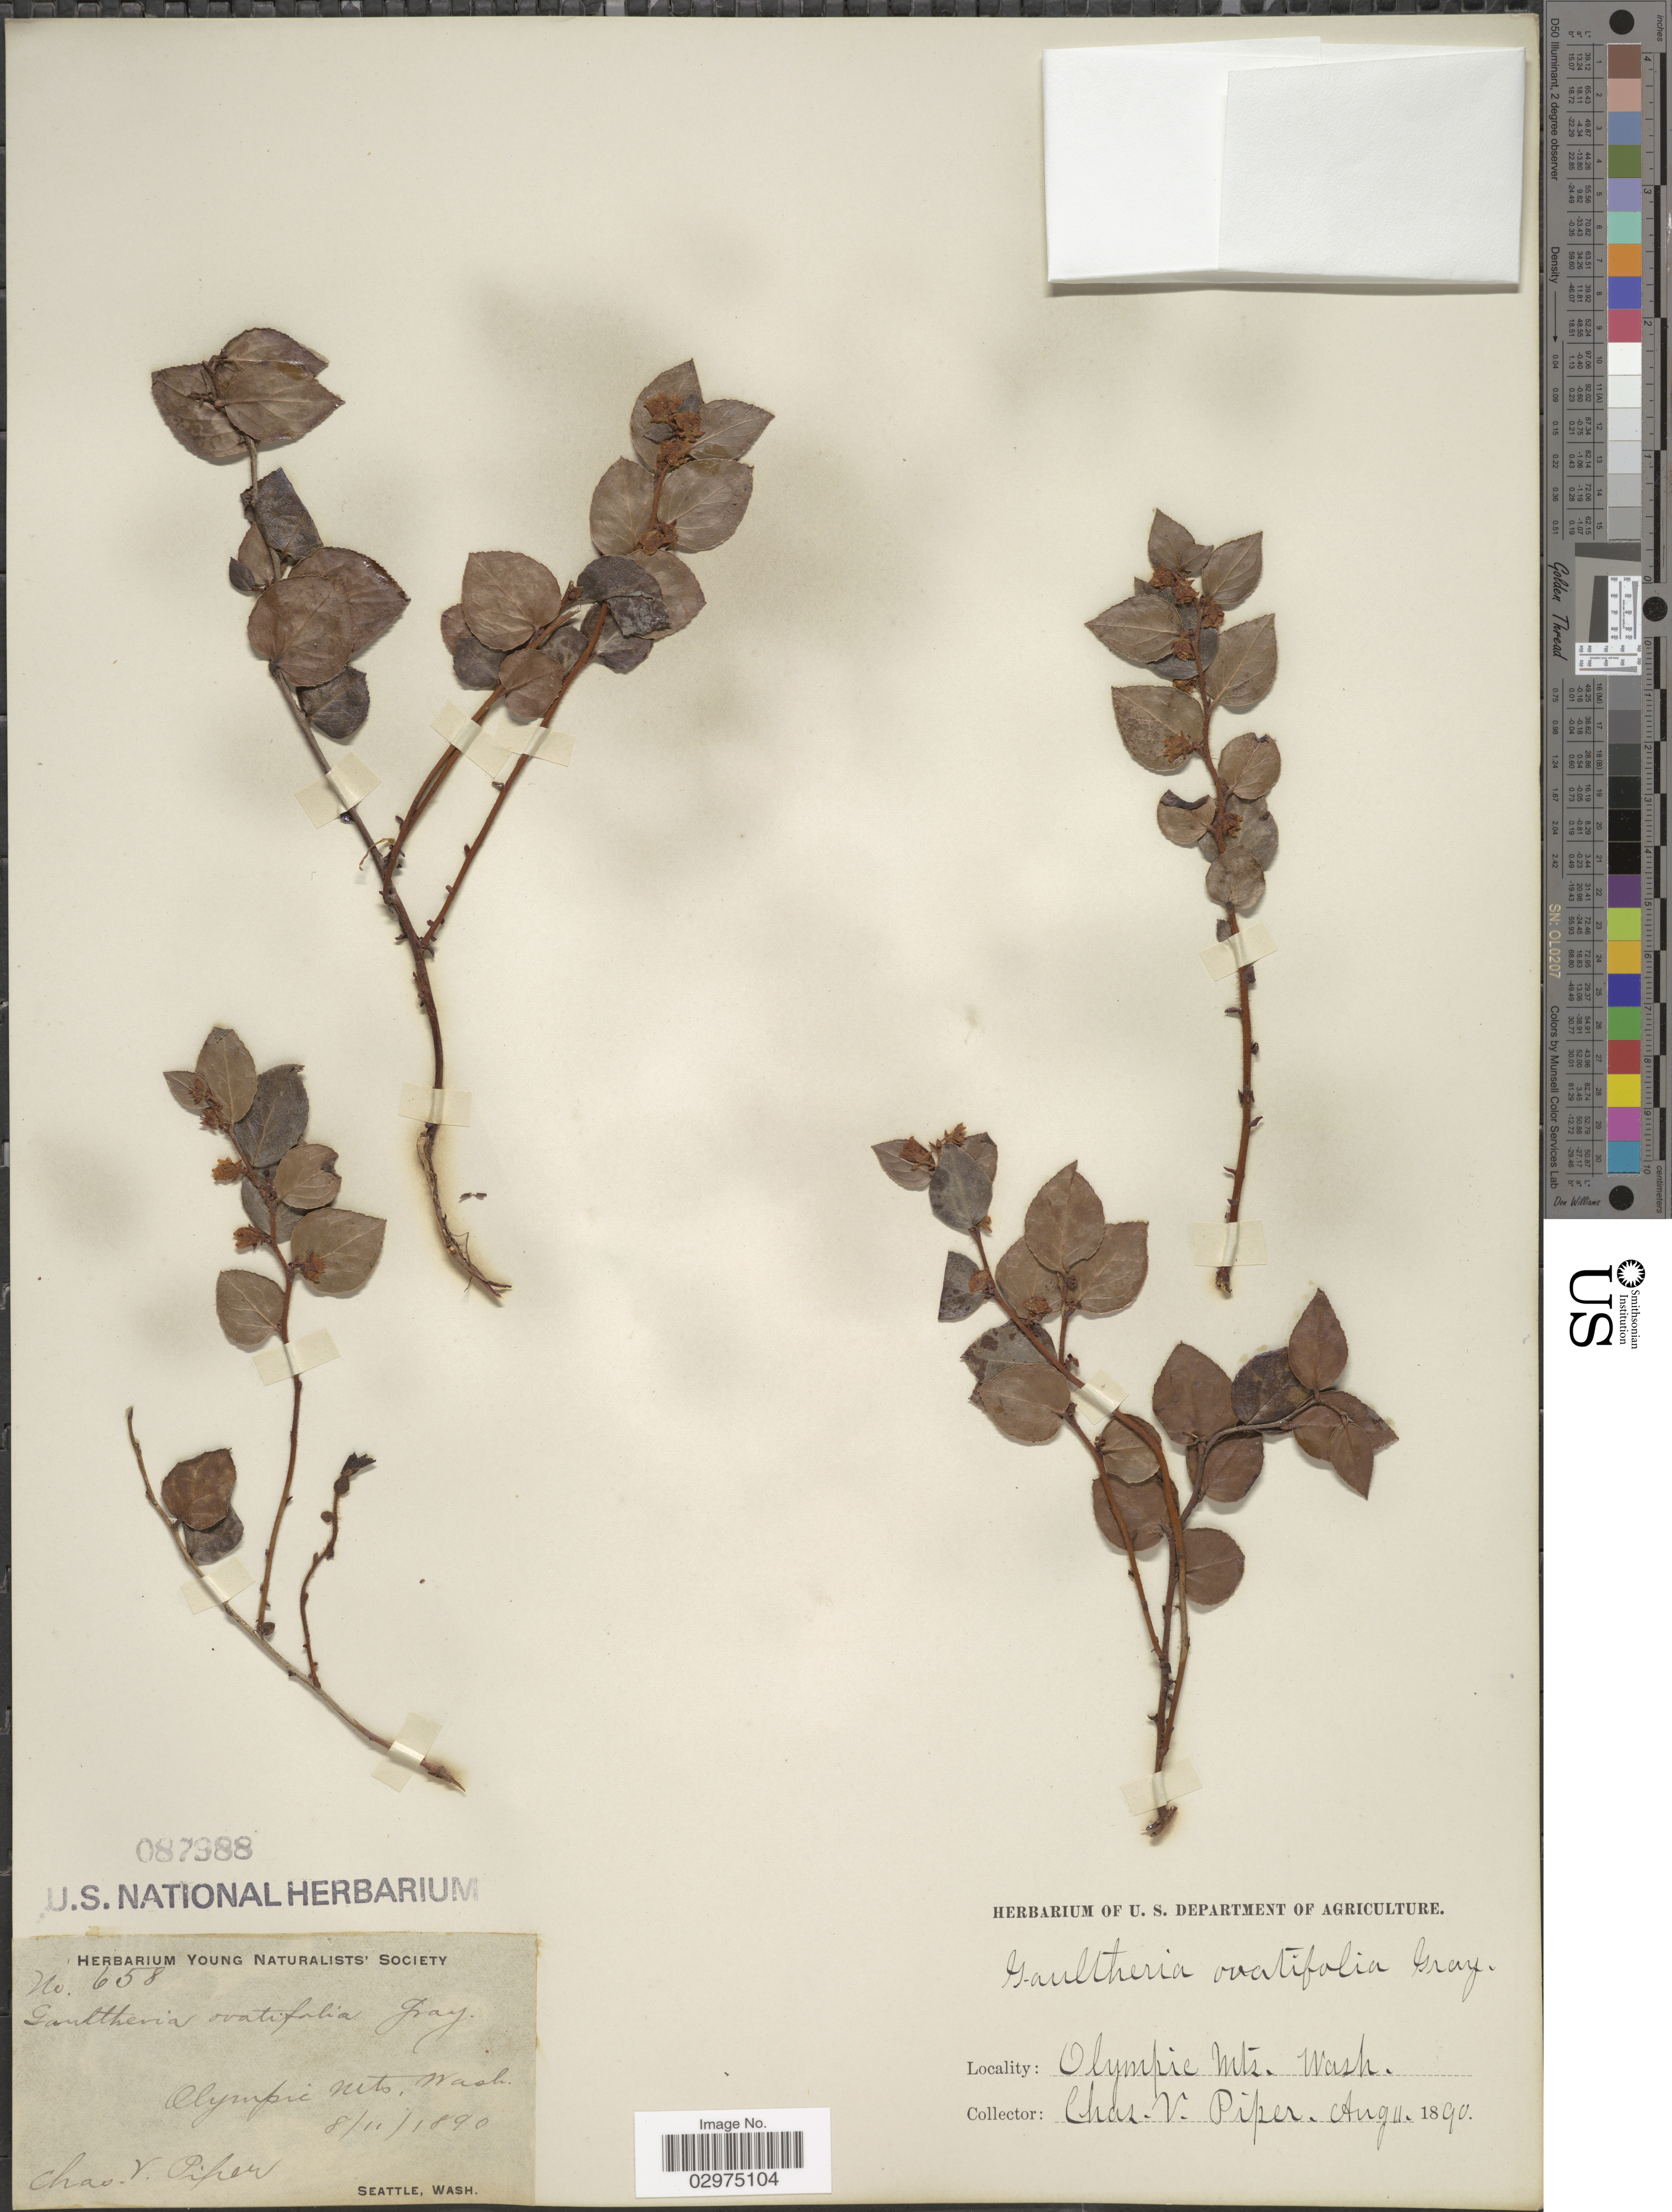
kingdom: Plantae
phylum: Tracheophyta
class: Magnoliopsida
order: Ericales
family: Ericaceae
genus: Gaultheria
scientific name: Gaultheria ovatifolia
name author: A. Gray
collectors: C. V. Piper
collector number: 658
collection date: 1890-08-11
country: United States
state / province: Washington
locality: Olympic Mts.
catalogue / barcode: US 87988